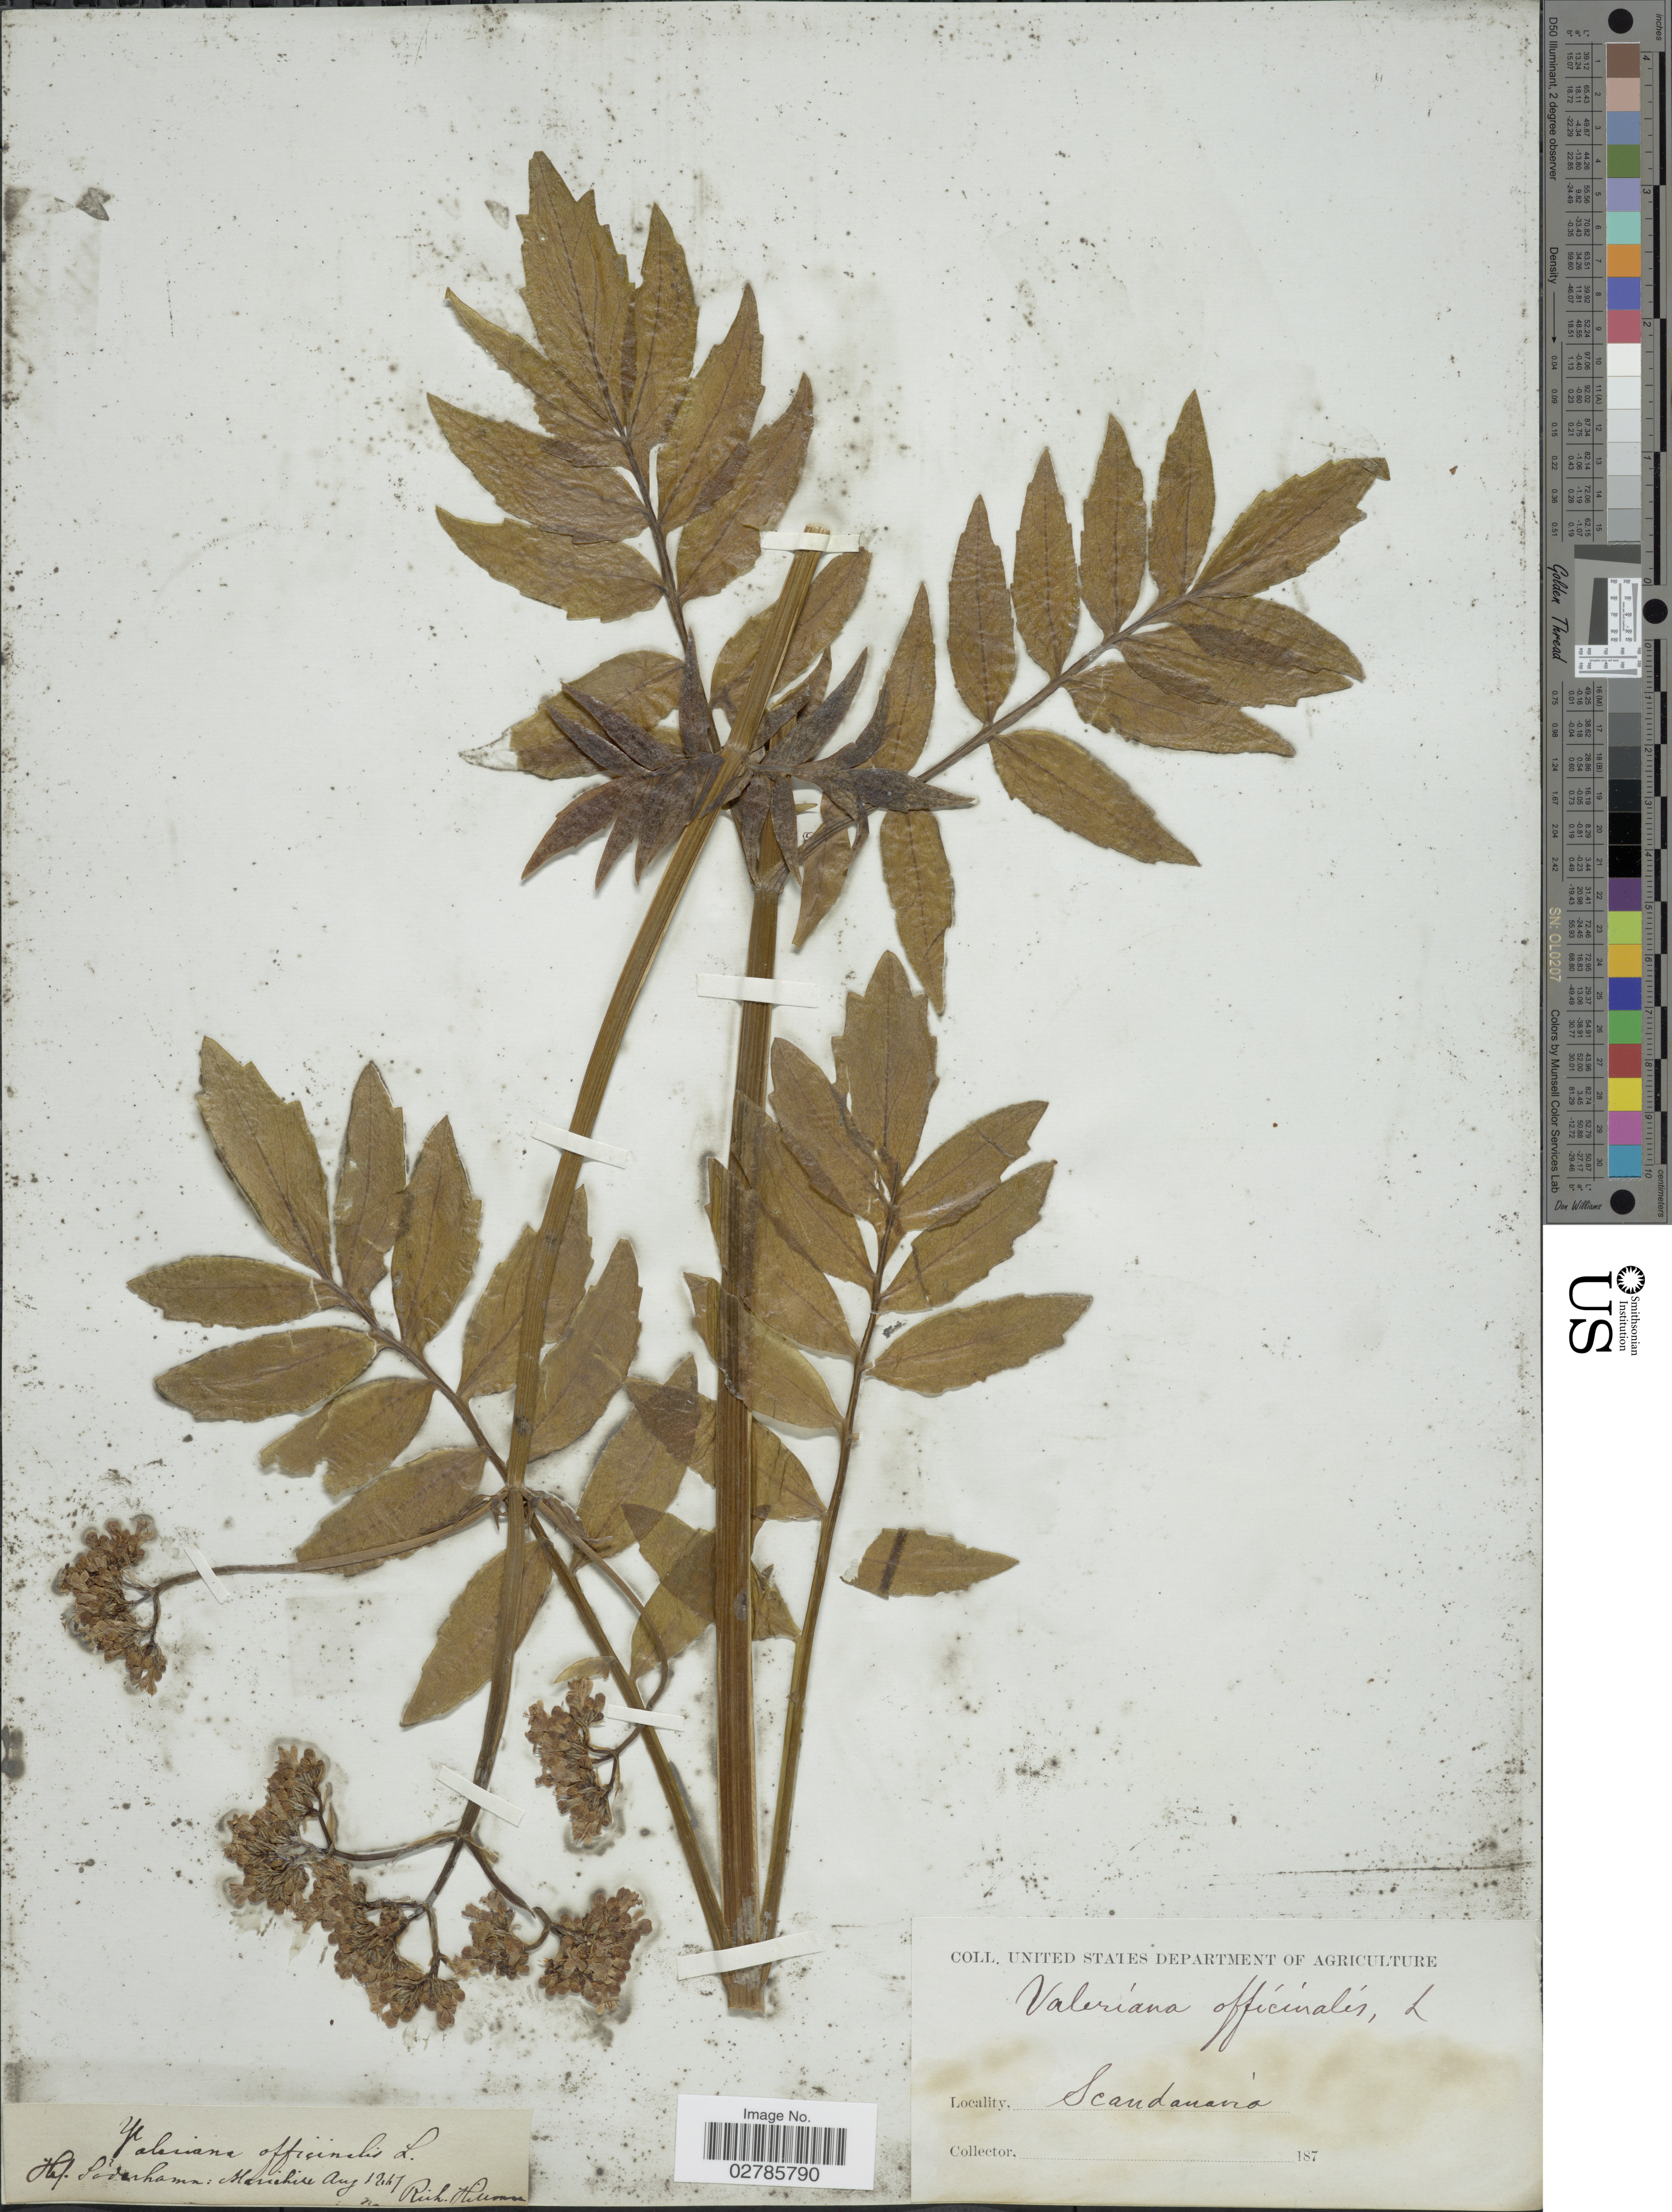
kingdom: Plantae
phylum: Tracheophyta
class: Magnoliopsida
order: Dipsacales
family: Caprifoliaceae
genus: Valeriana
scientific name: Valeriana officinalis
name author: L.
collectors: R. Hillman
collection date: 1847-08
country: Sweden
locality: Scandinavia. Haf. Soderhamn: Marrihise.